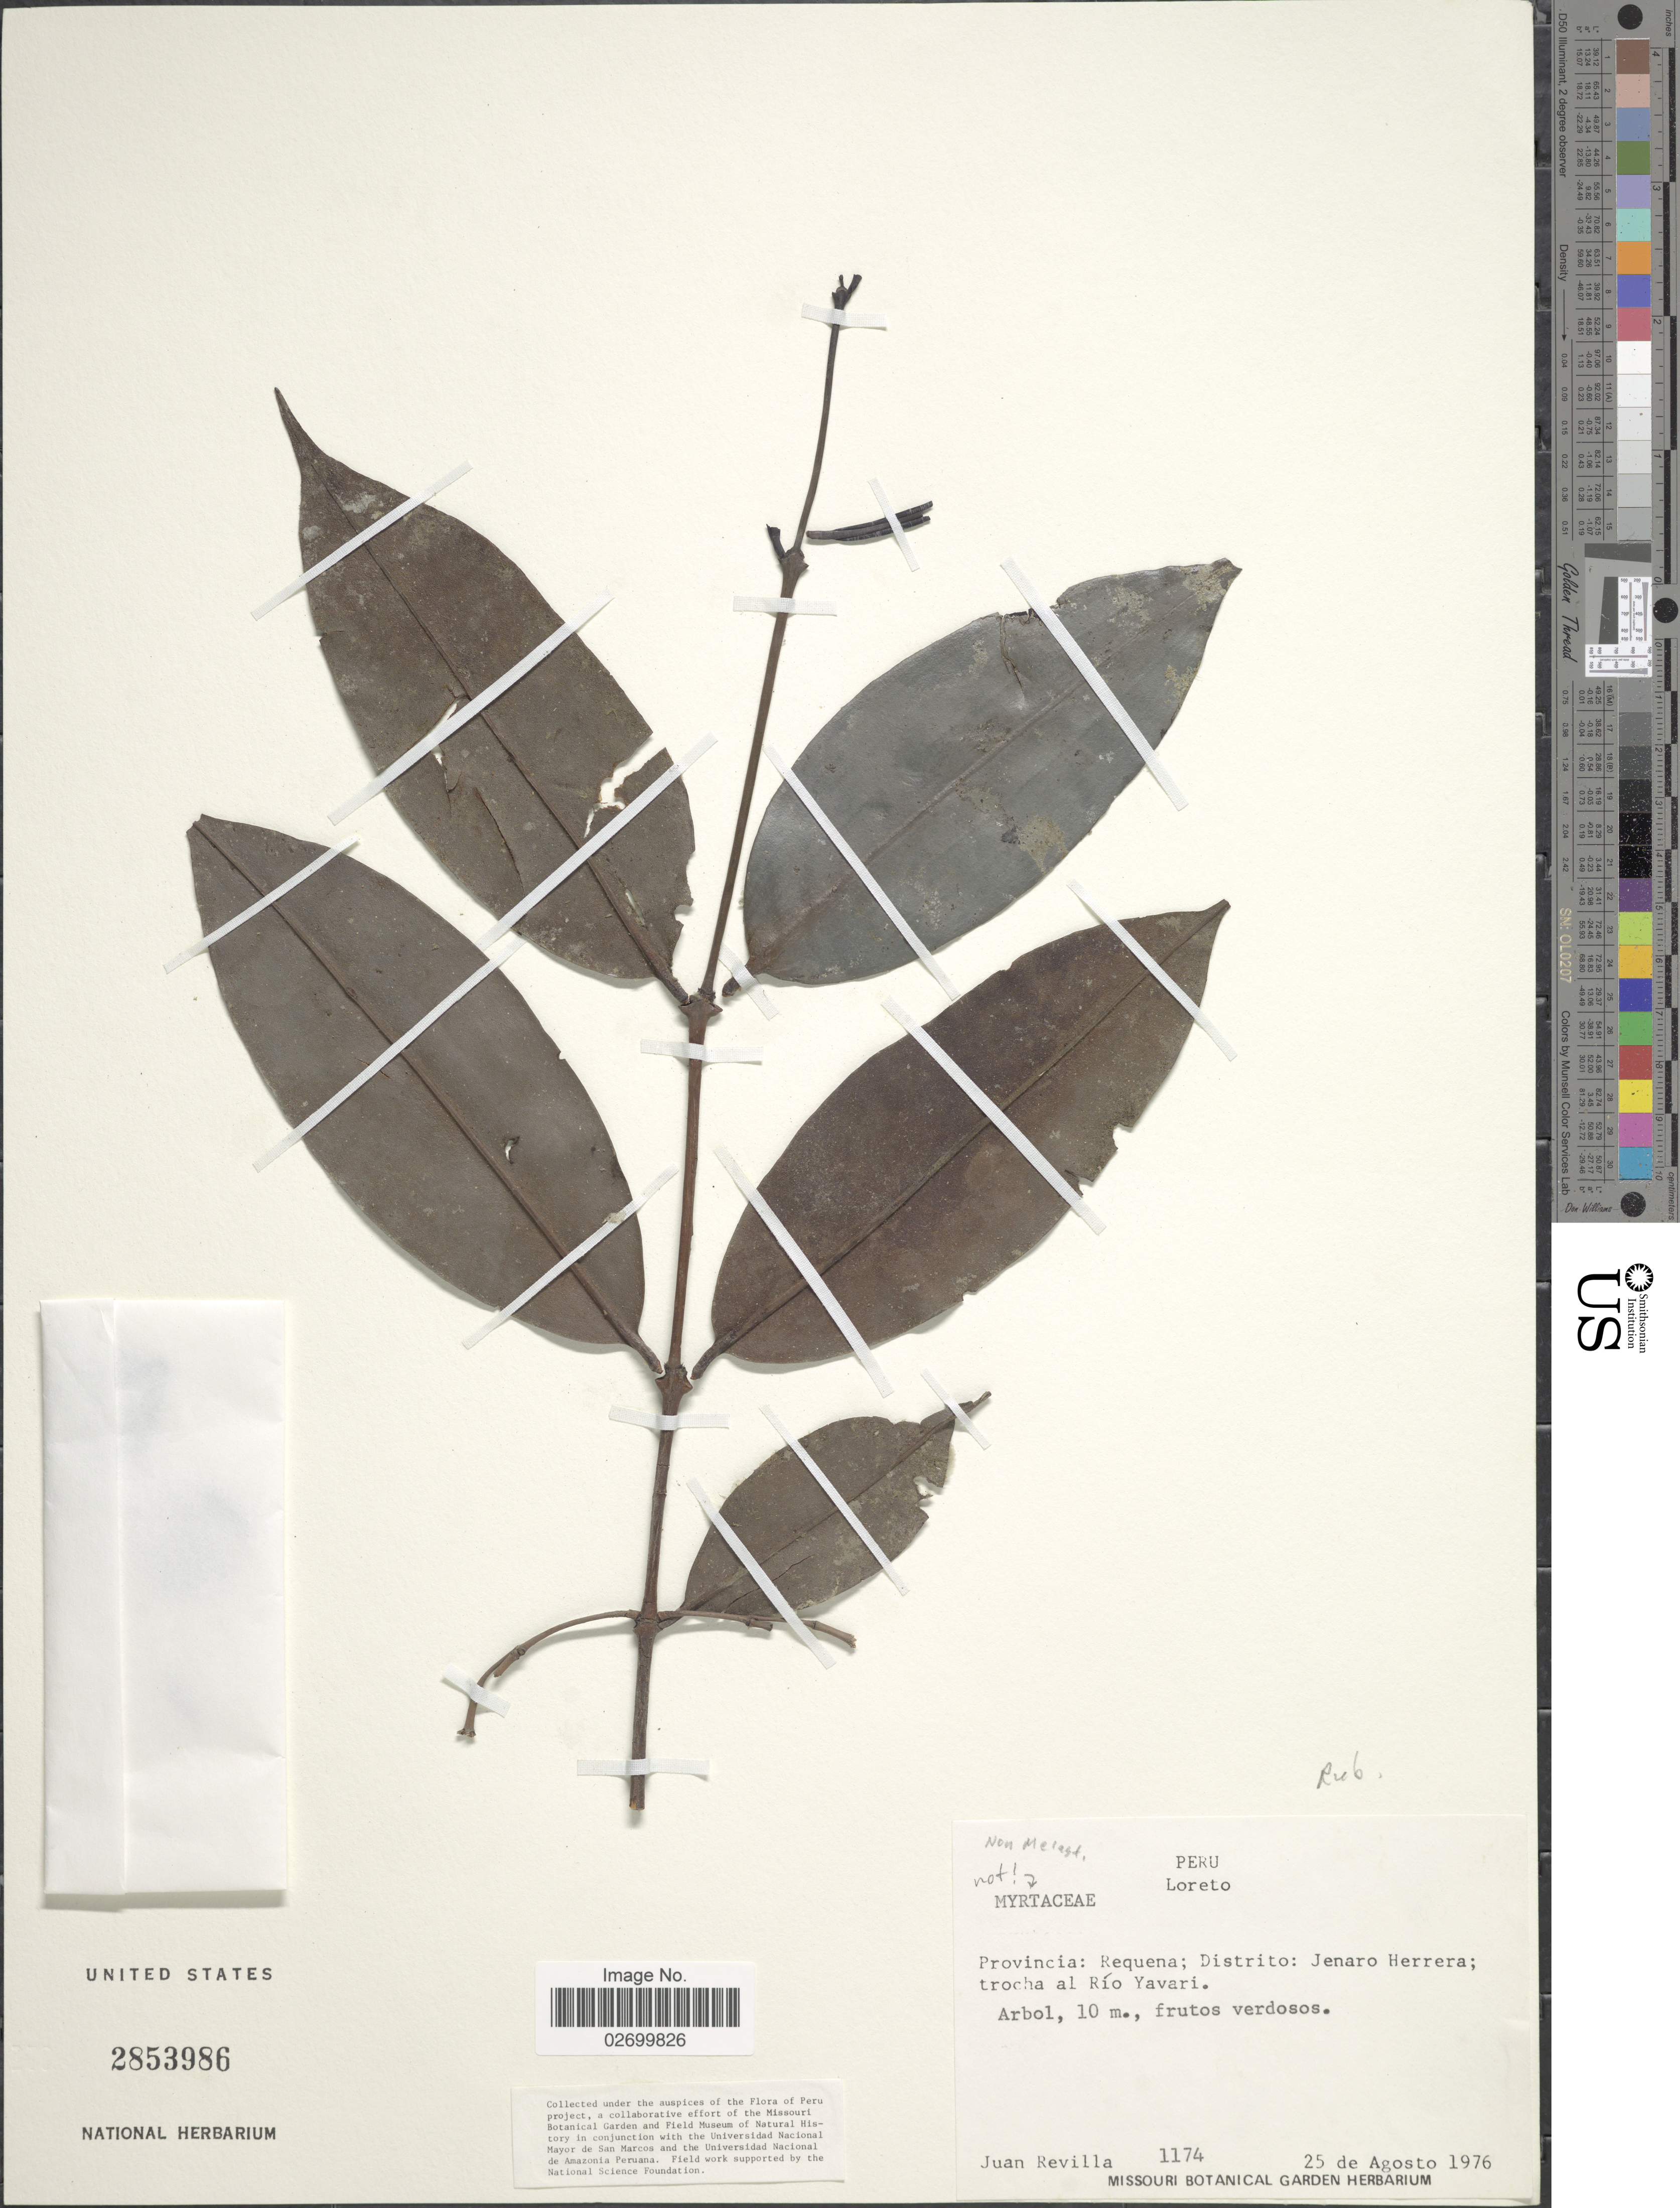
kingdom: Plantae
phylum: Tracheophyta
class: Magnoliopsida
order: Gentianales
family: Rubiaceae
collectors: J. Revilla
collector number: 1174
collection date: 1976-08-25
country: Peru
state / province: Loreto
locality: Provincia: Requena; Distrito: Jenaro Herrera; trocha al Rio Yavari.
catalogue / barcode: US 2853986